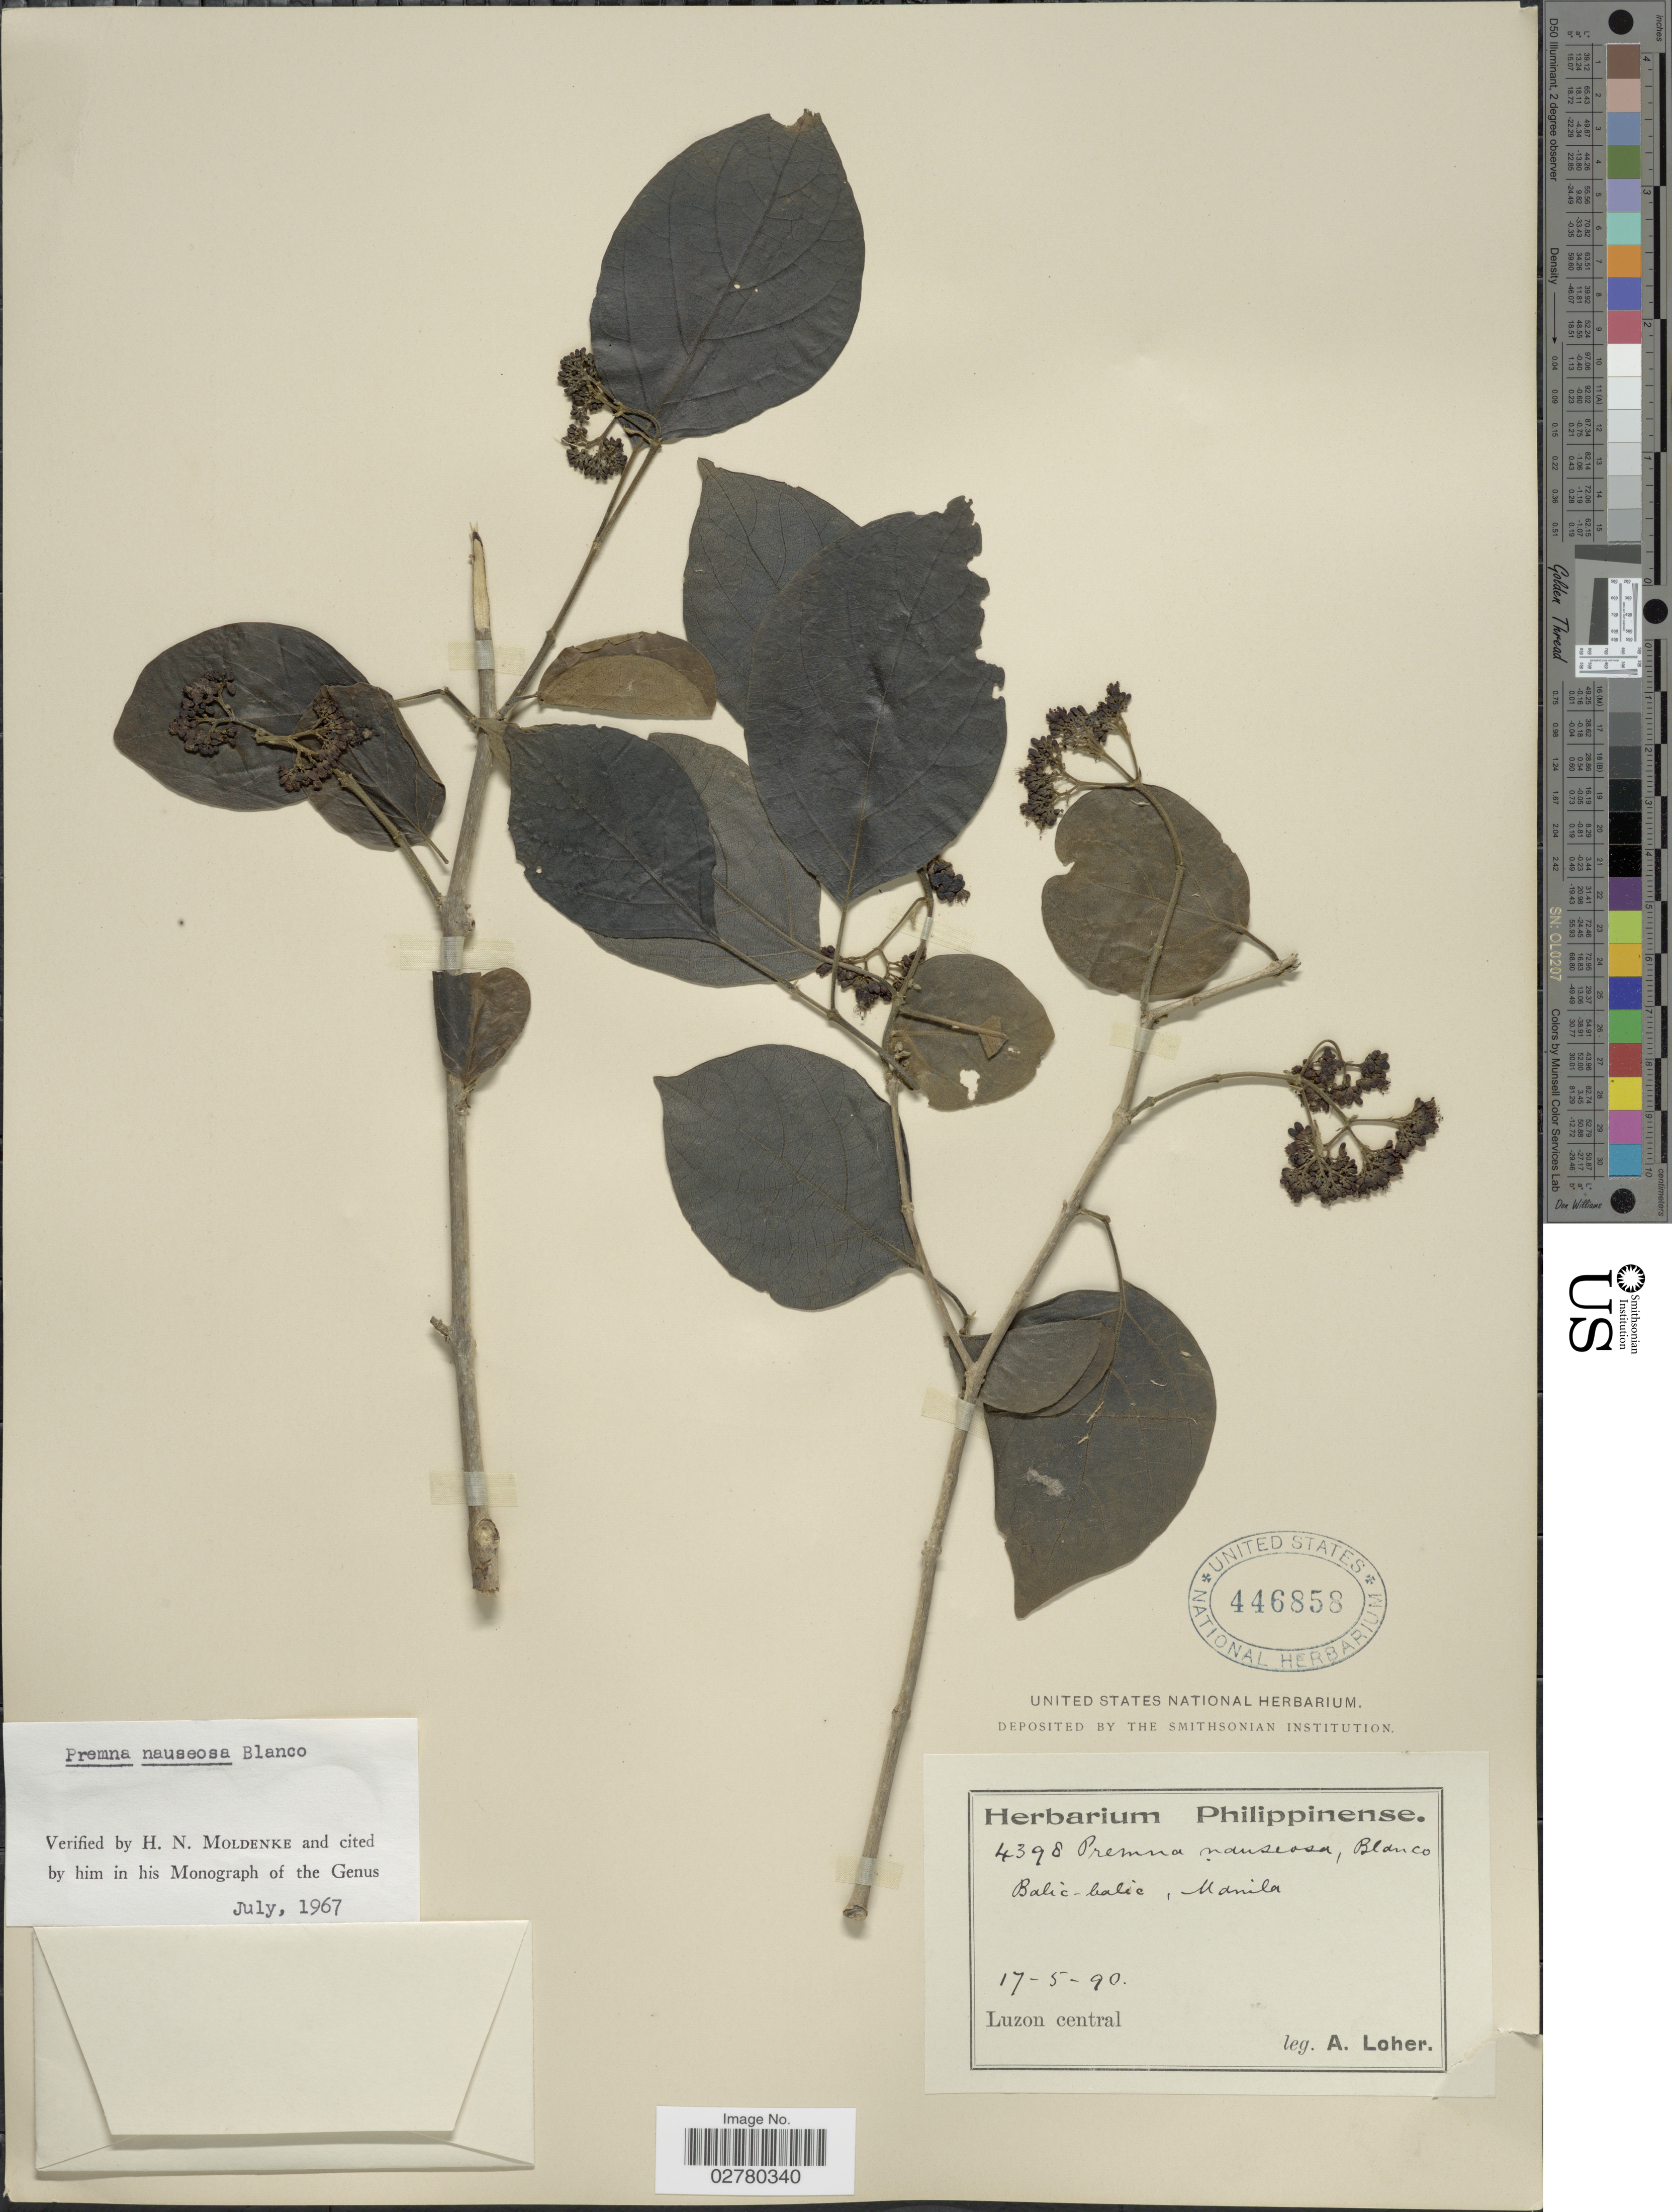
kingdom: Plantae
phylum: Tracheophyta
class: Magnoliopsida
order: Lamiales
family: Lamiaceae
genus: Premna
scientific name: Premna nauseosa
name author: Blanco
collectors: A. Loher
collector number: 4398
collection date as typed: Transcribed d/m/y: 17/5/90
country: Philippines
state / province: Central Luzon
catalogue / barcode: US 446858